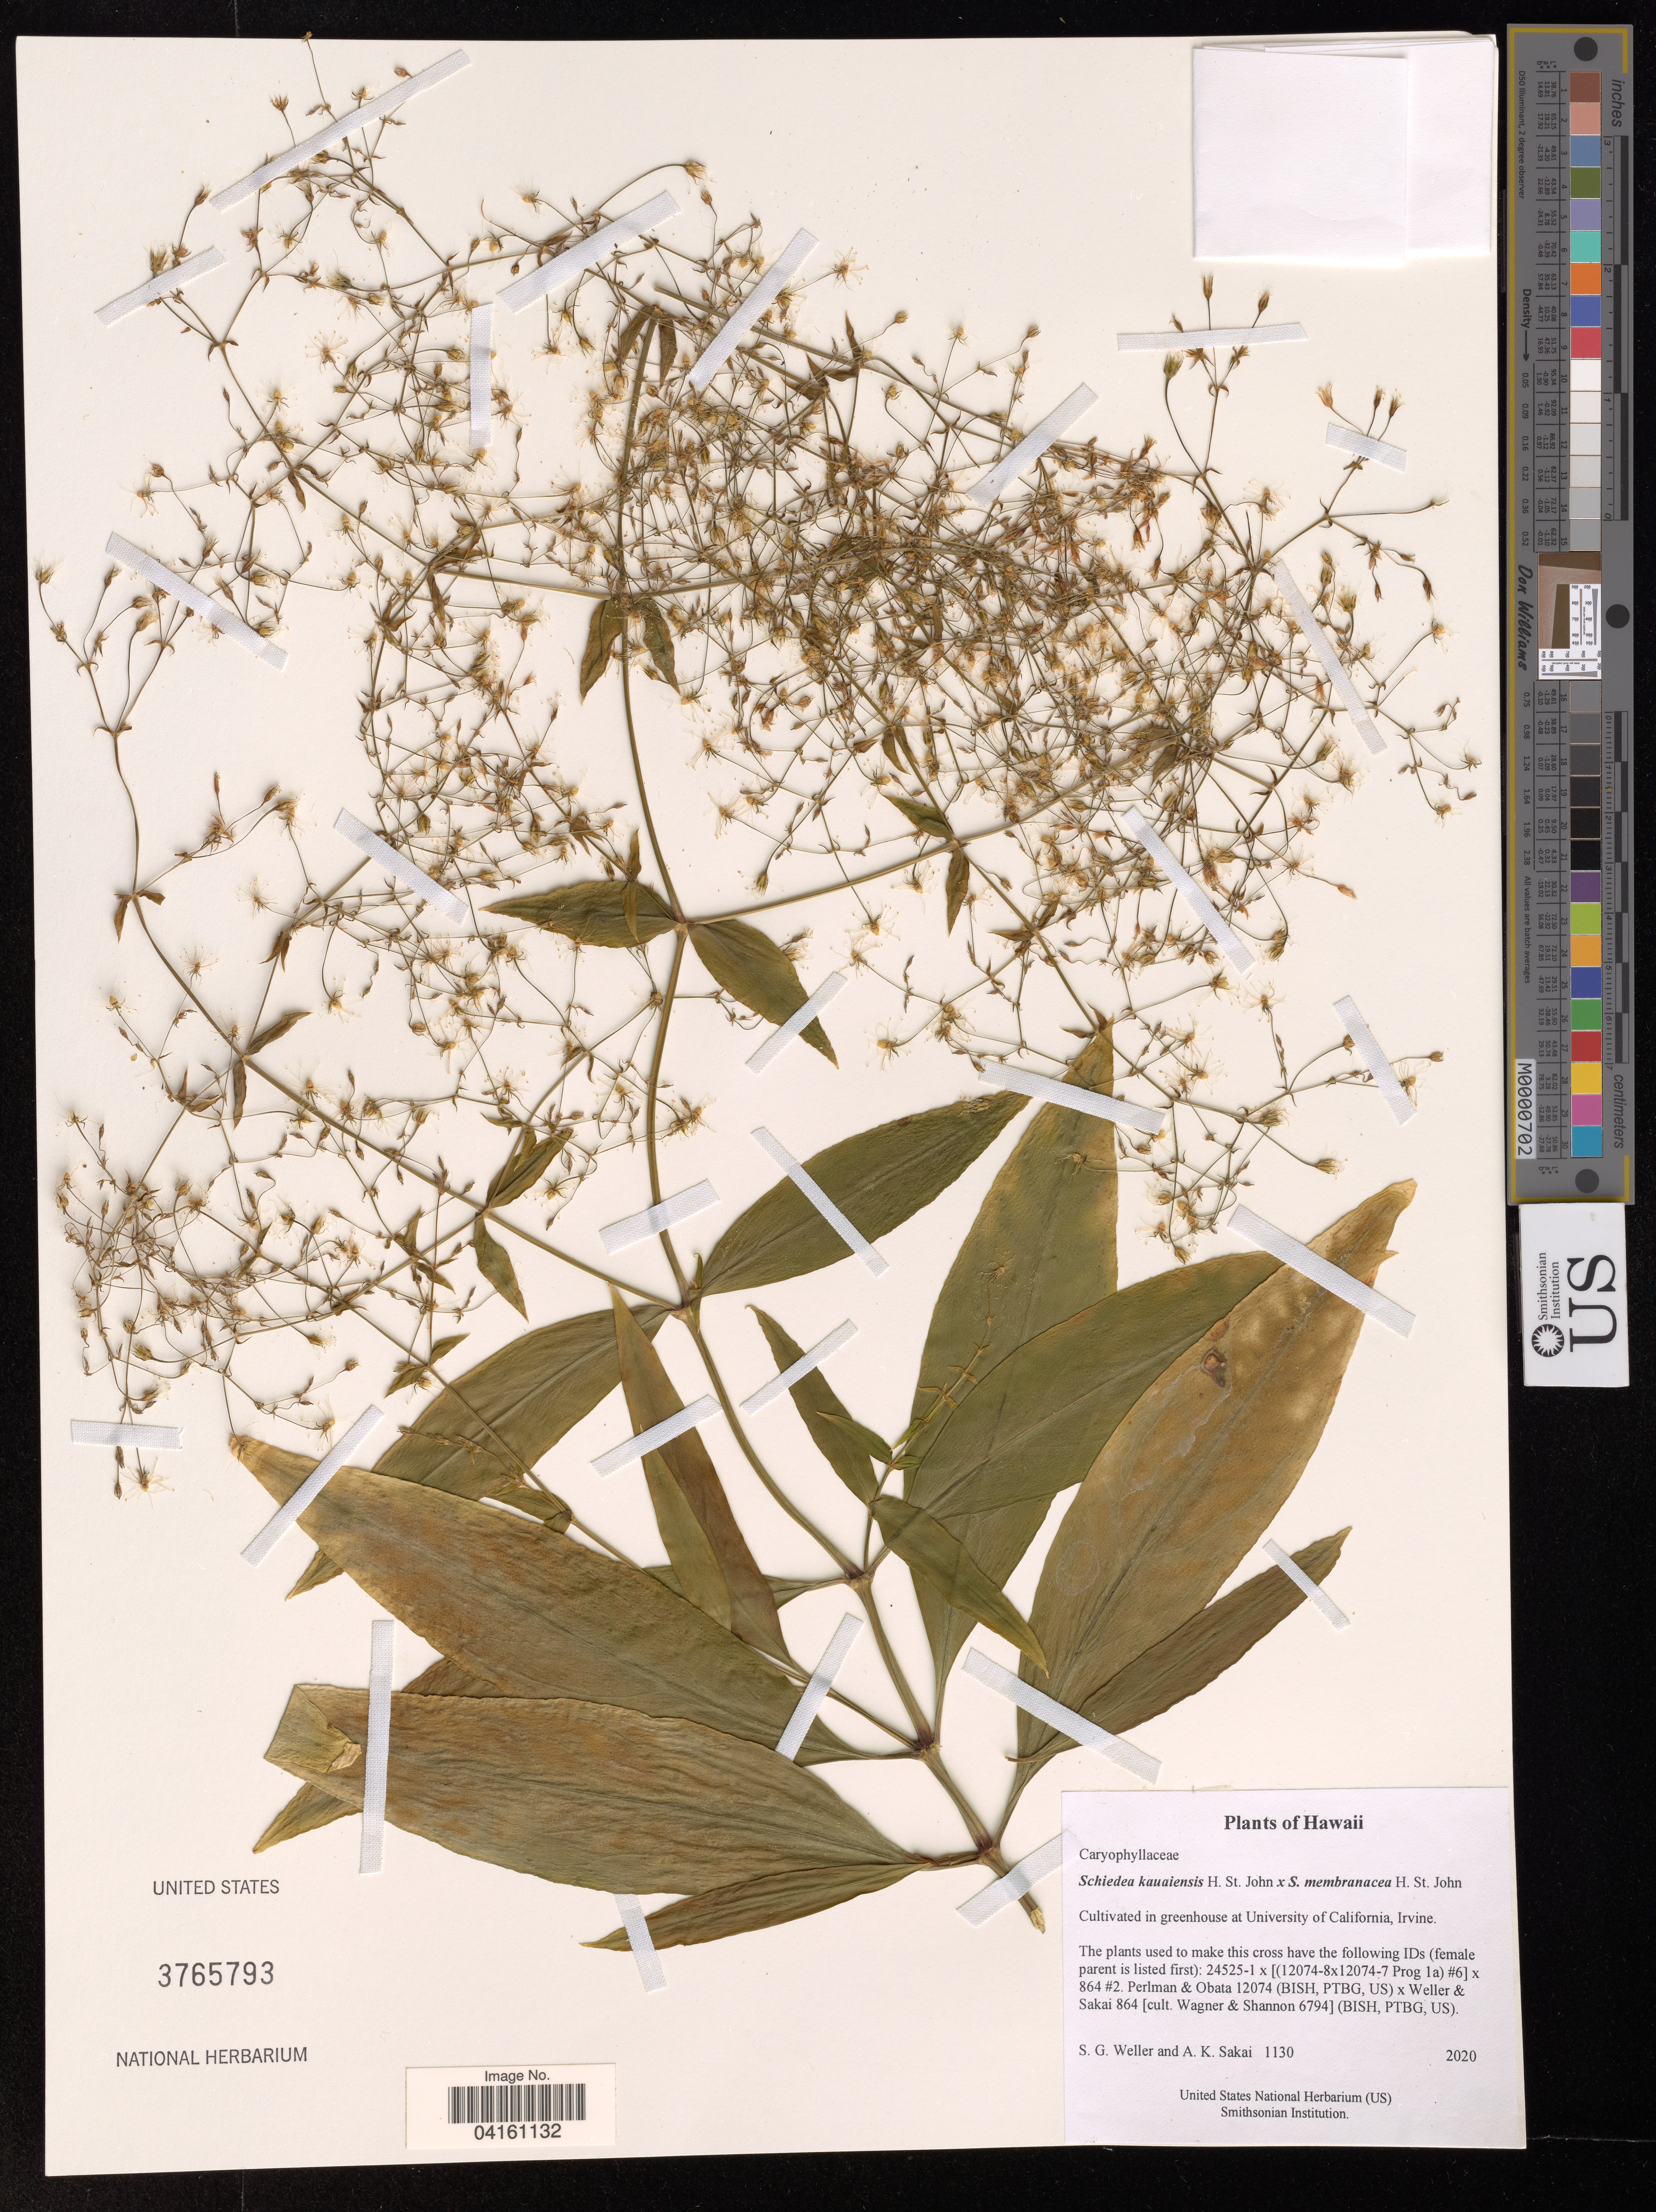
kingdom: Plantae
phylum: Tracheophyta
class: Magnoliopsida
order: Caryophyllales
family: Caryophyllaceae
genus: Schiedea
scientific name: Schiedea napaliensis x S. membranacea H. St. John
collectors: S. G. Weller & A. Sakai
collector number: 1130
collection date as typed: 2020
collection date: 2020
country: United States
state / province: California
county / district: Orange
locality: Cultivated in greenhouse at University of California, Irvine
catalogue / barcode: US 3765793